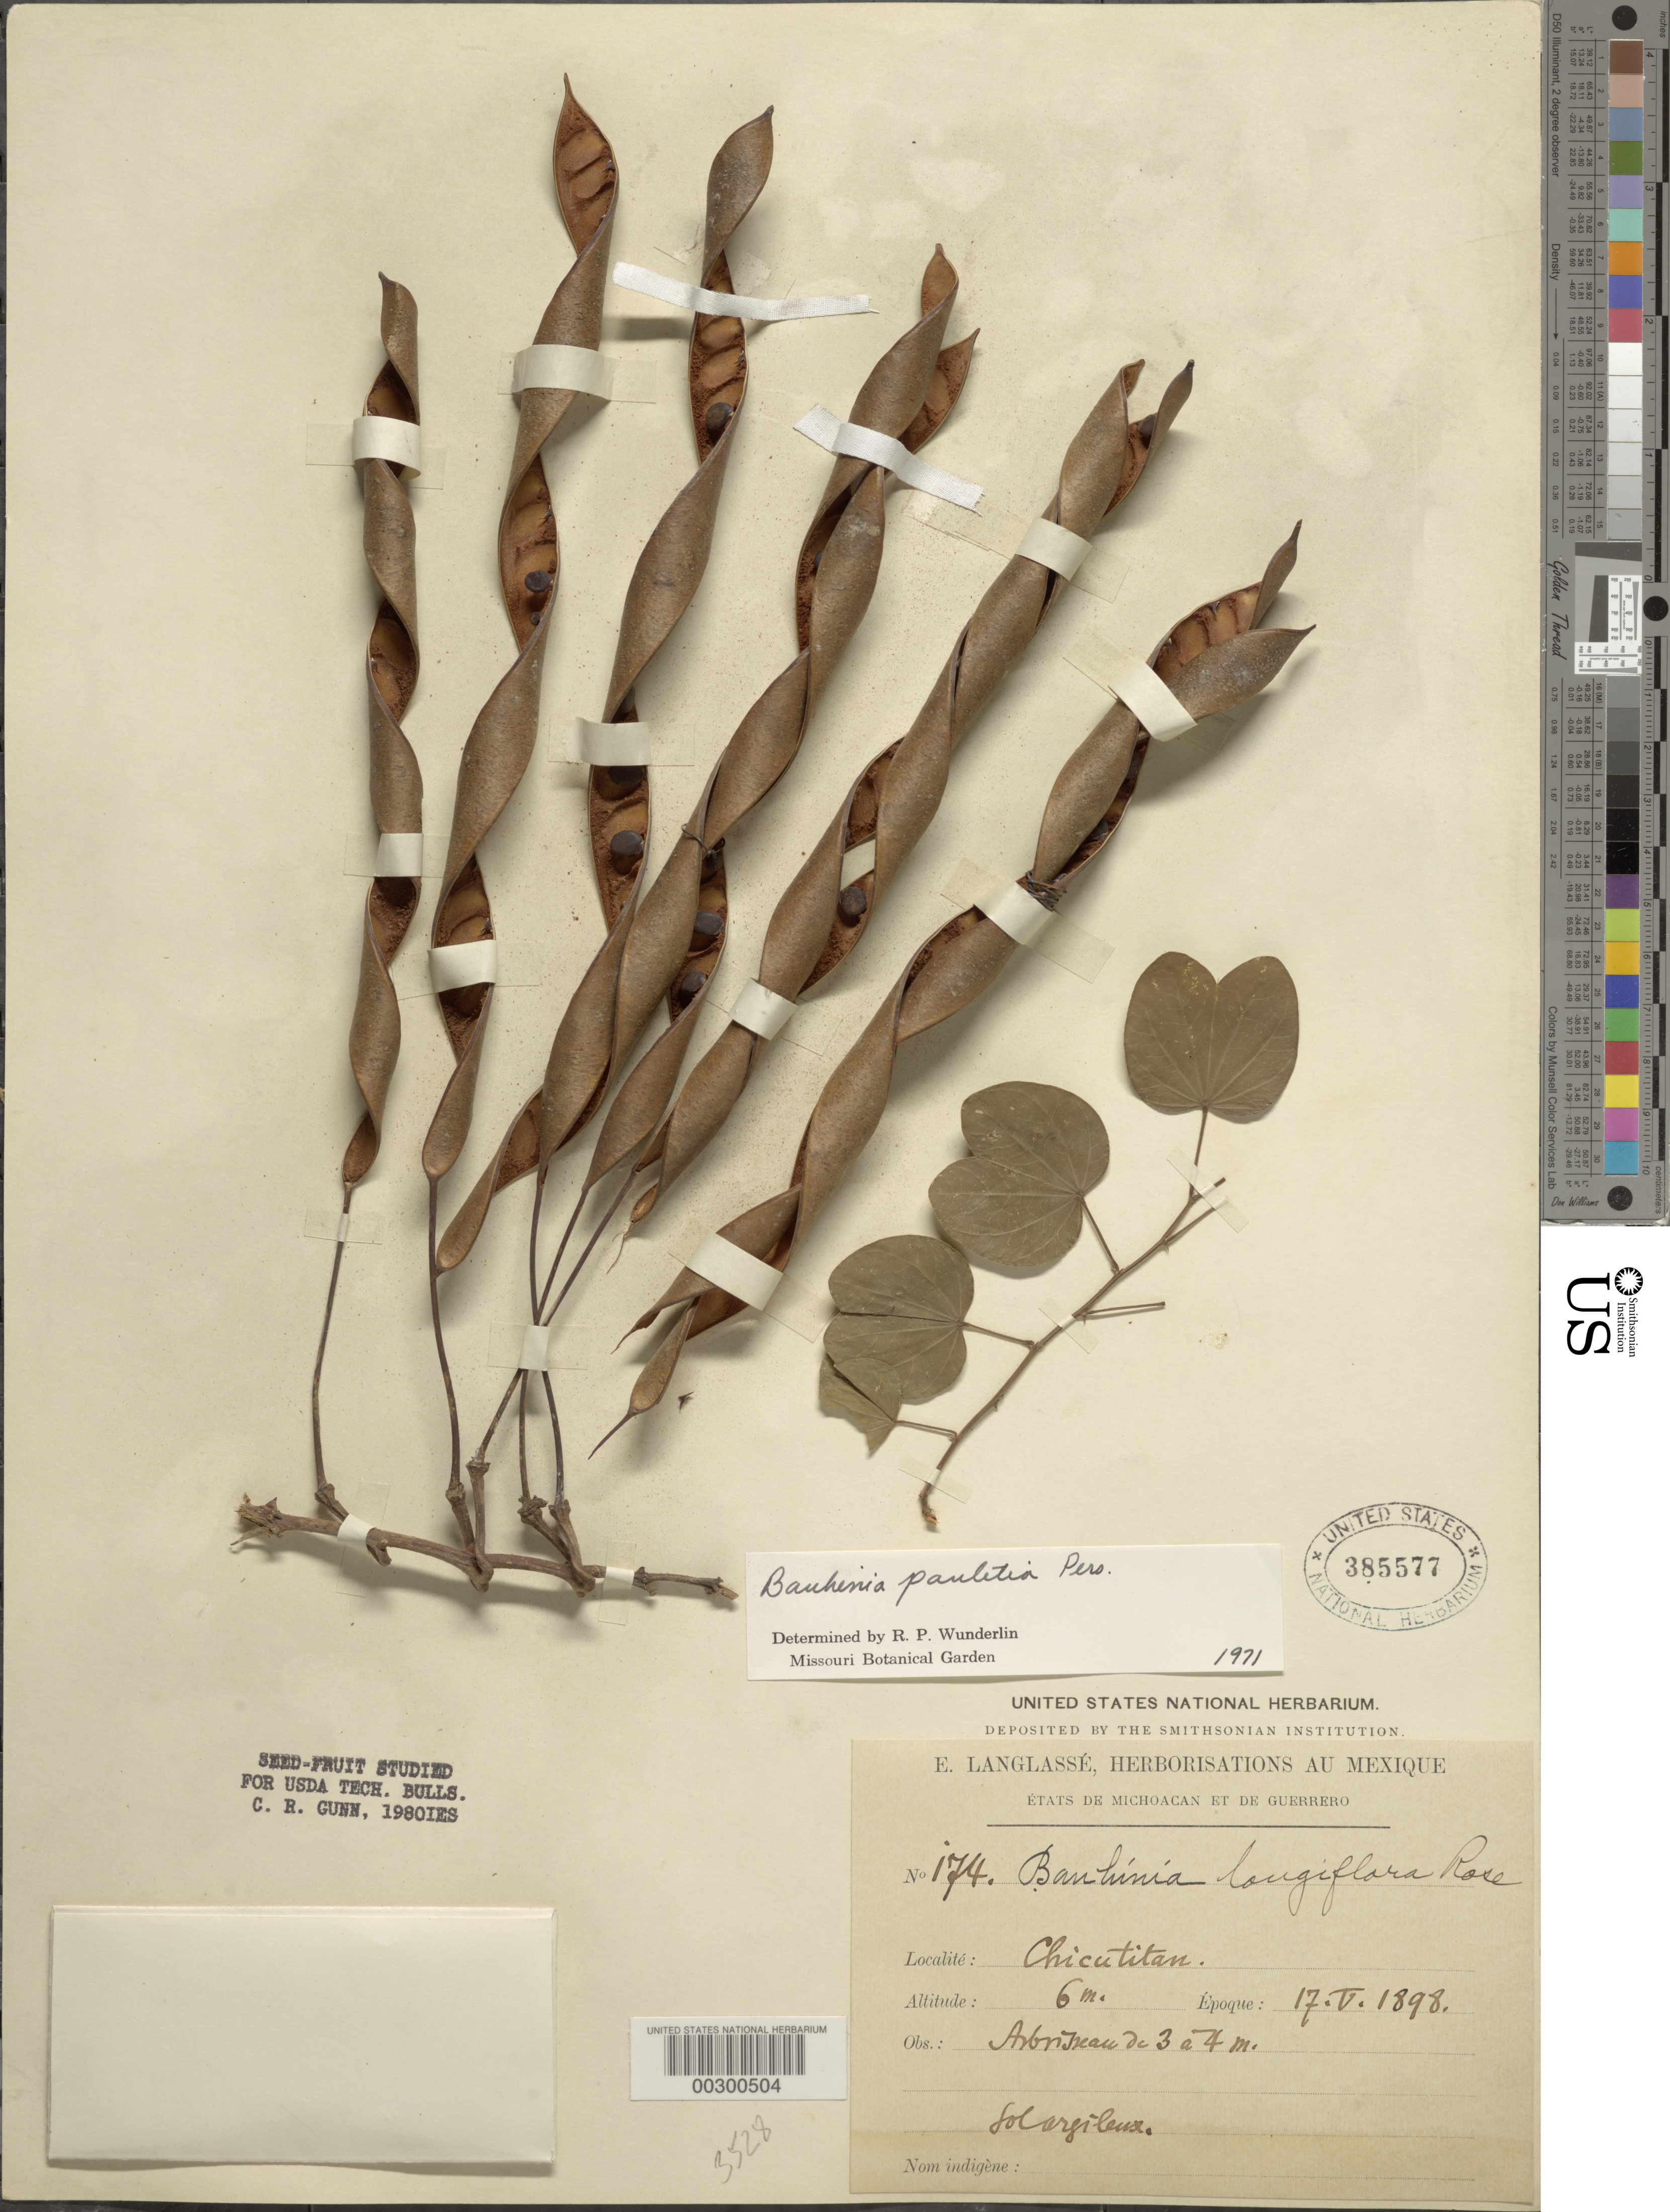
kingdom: Plantae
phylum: Tracheophyta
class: Magnoliopsida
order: Fabales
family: Fabaceae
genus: Bauhinia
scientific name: Bauhinia pauletia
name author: Pers.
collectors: E. Langlassé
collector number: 174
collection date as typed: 17 May 1898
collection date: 1898-05-17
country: Mexico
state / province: Guerrero / Michoacán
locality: Chicutitan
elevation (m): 6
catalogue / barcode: US 385577